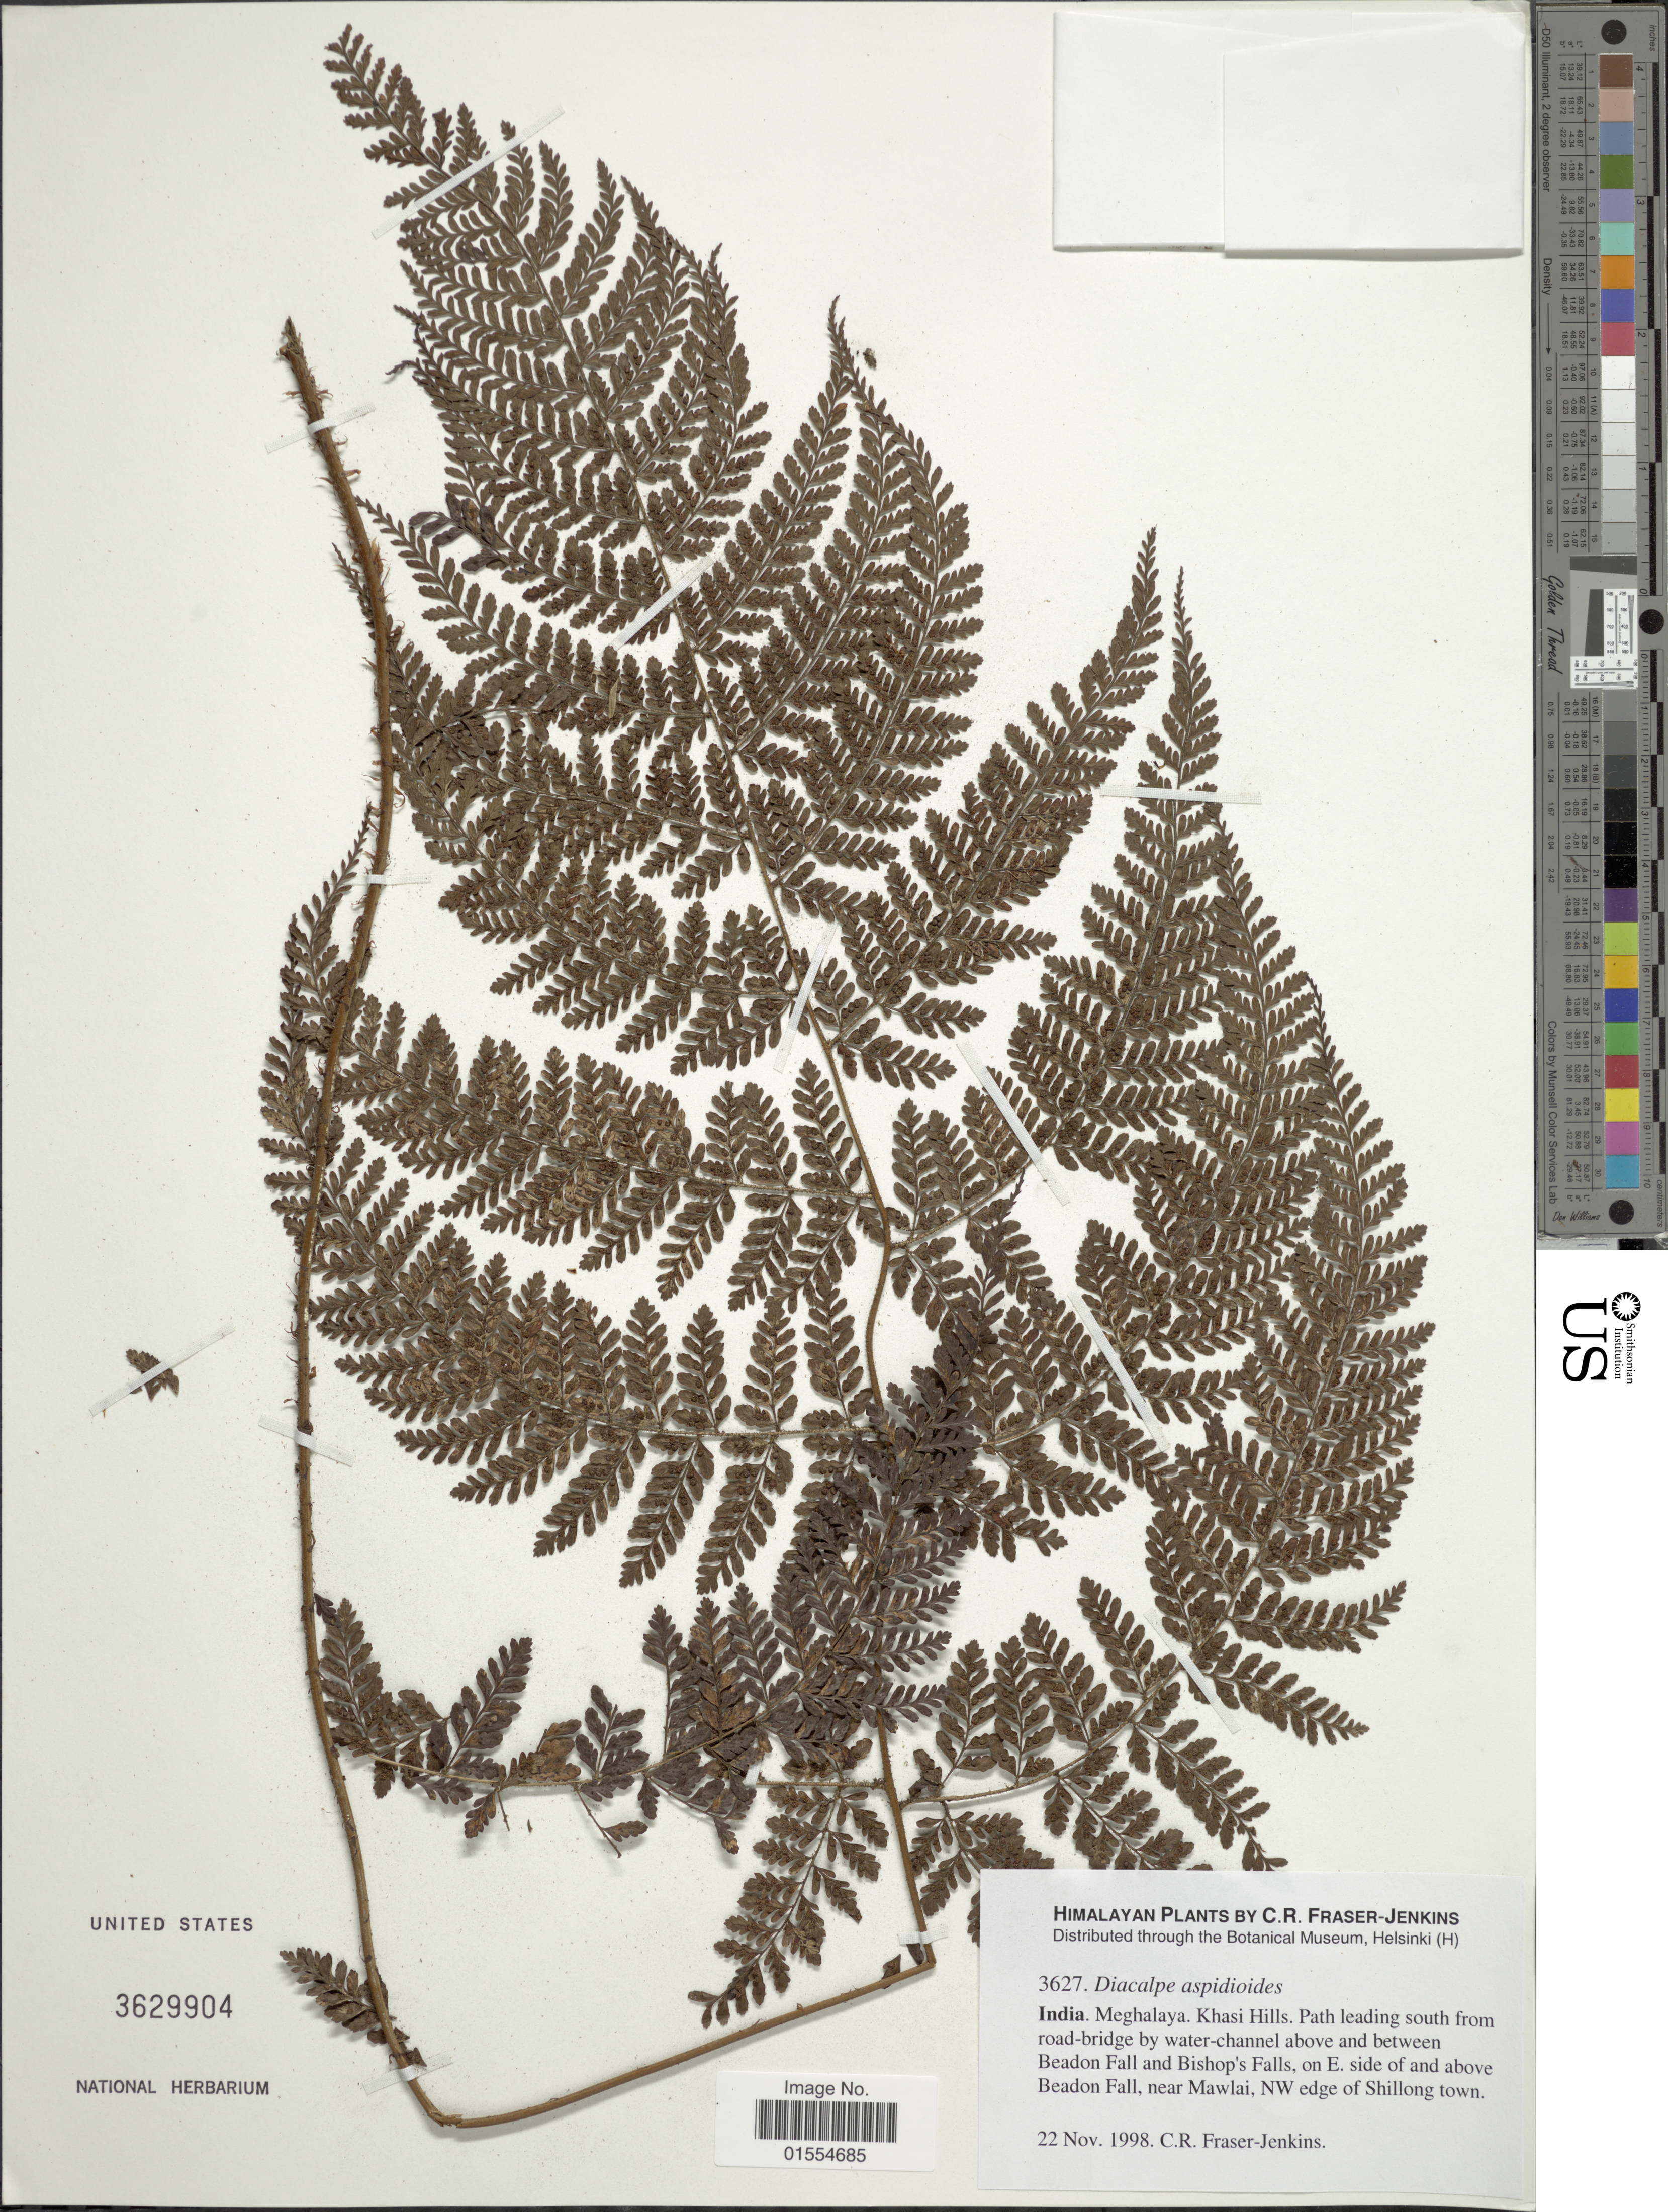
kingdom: Plantae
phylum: Tracheophyta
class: Polypodiopsida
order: Polypodiales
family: Dryopteridaceae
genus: Dryopteris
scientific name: Dryopteris pseudocaenopteris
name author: (Kunze) Li Bing Zhang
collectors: C. R. Fraser-Jenkins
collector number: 3627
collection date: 1998-11-22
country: India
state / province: Meghalaya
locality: India, Meghalaya, Khasi Hills, path leading south from road-bridge by water-channel above and between Beadon Fall and Bishop's Falls, on E. side of and above Beadon Fall, near Mawlai, NW edge of Shillong town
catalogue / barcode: US 3629904